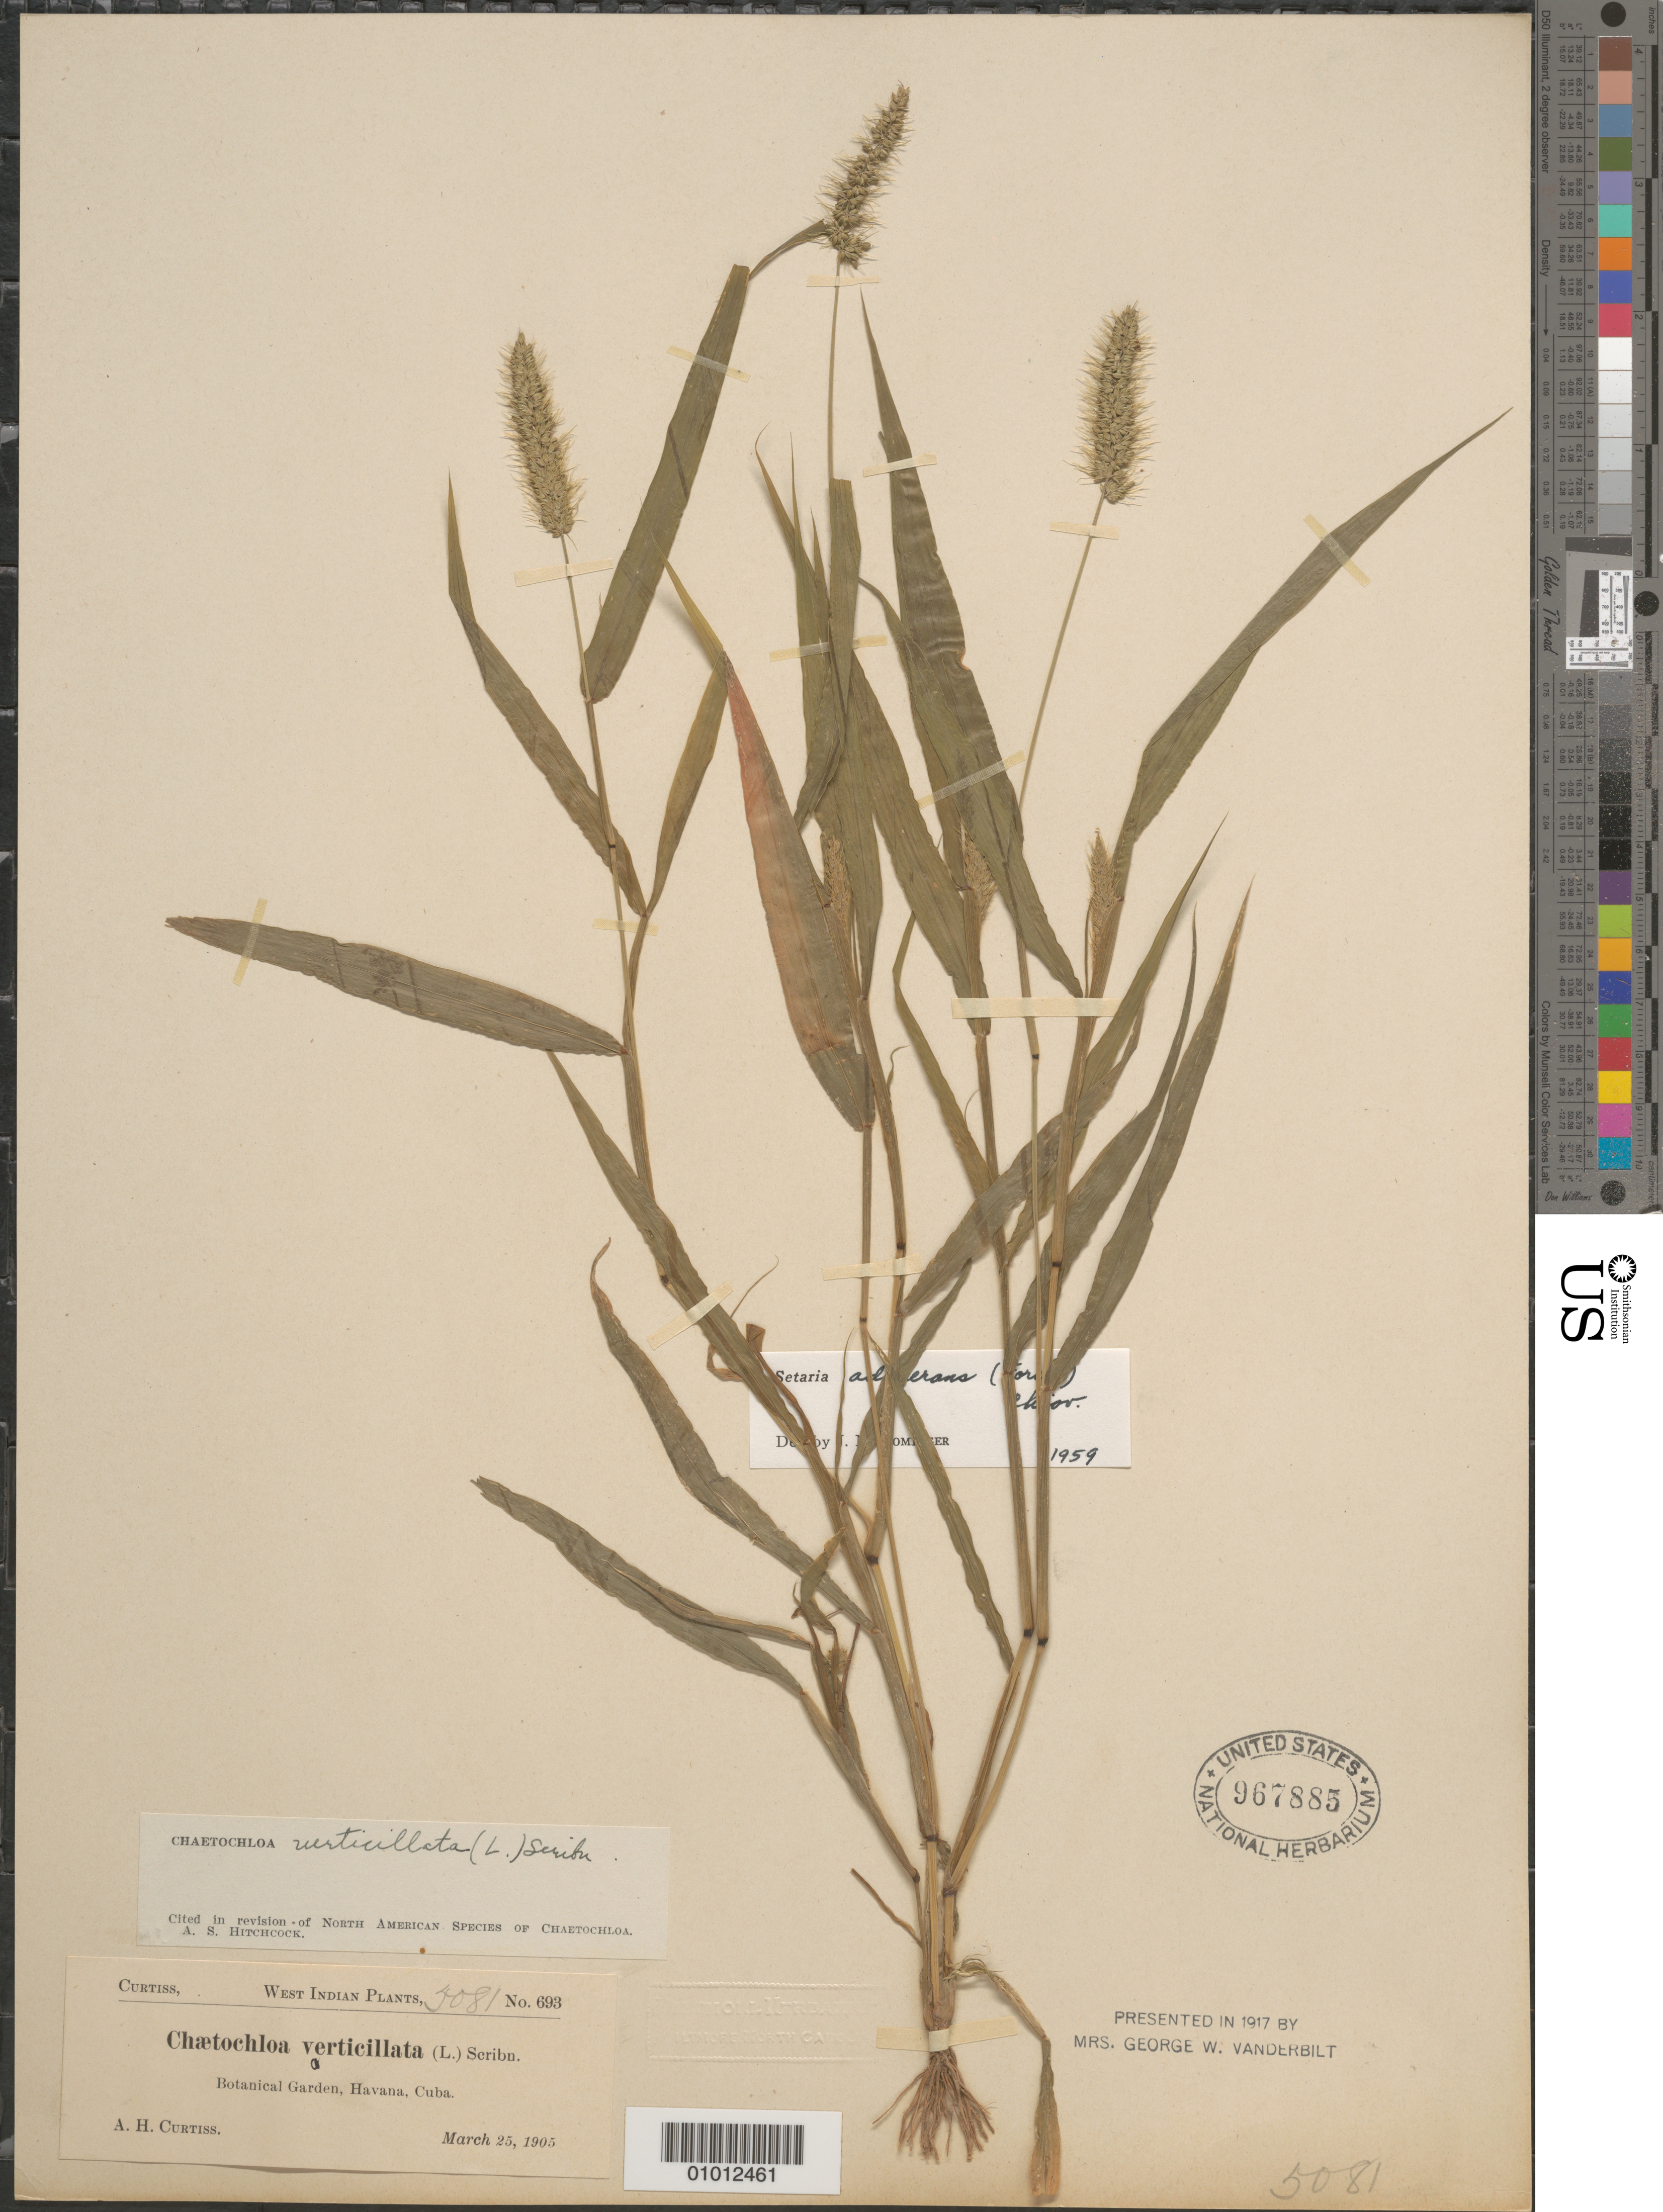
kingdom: Plantae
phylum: Tracheophyta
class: Liliopsida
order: Poales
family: Poaceae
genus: Setaria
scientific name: Setaria adhaerens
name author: (Forssk.) Chiov.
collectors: A. H. Curtiss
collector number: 693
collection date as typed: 25 Mar 1905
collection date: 1905-03-25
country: Cuba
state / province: La Habana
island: Cuba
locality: Botanical Garden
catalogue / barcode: US 967885